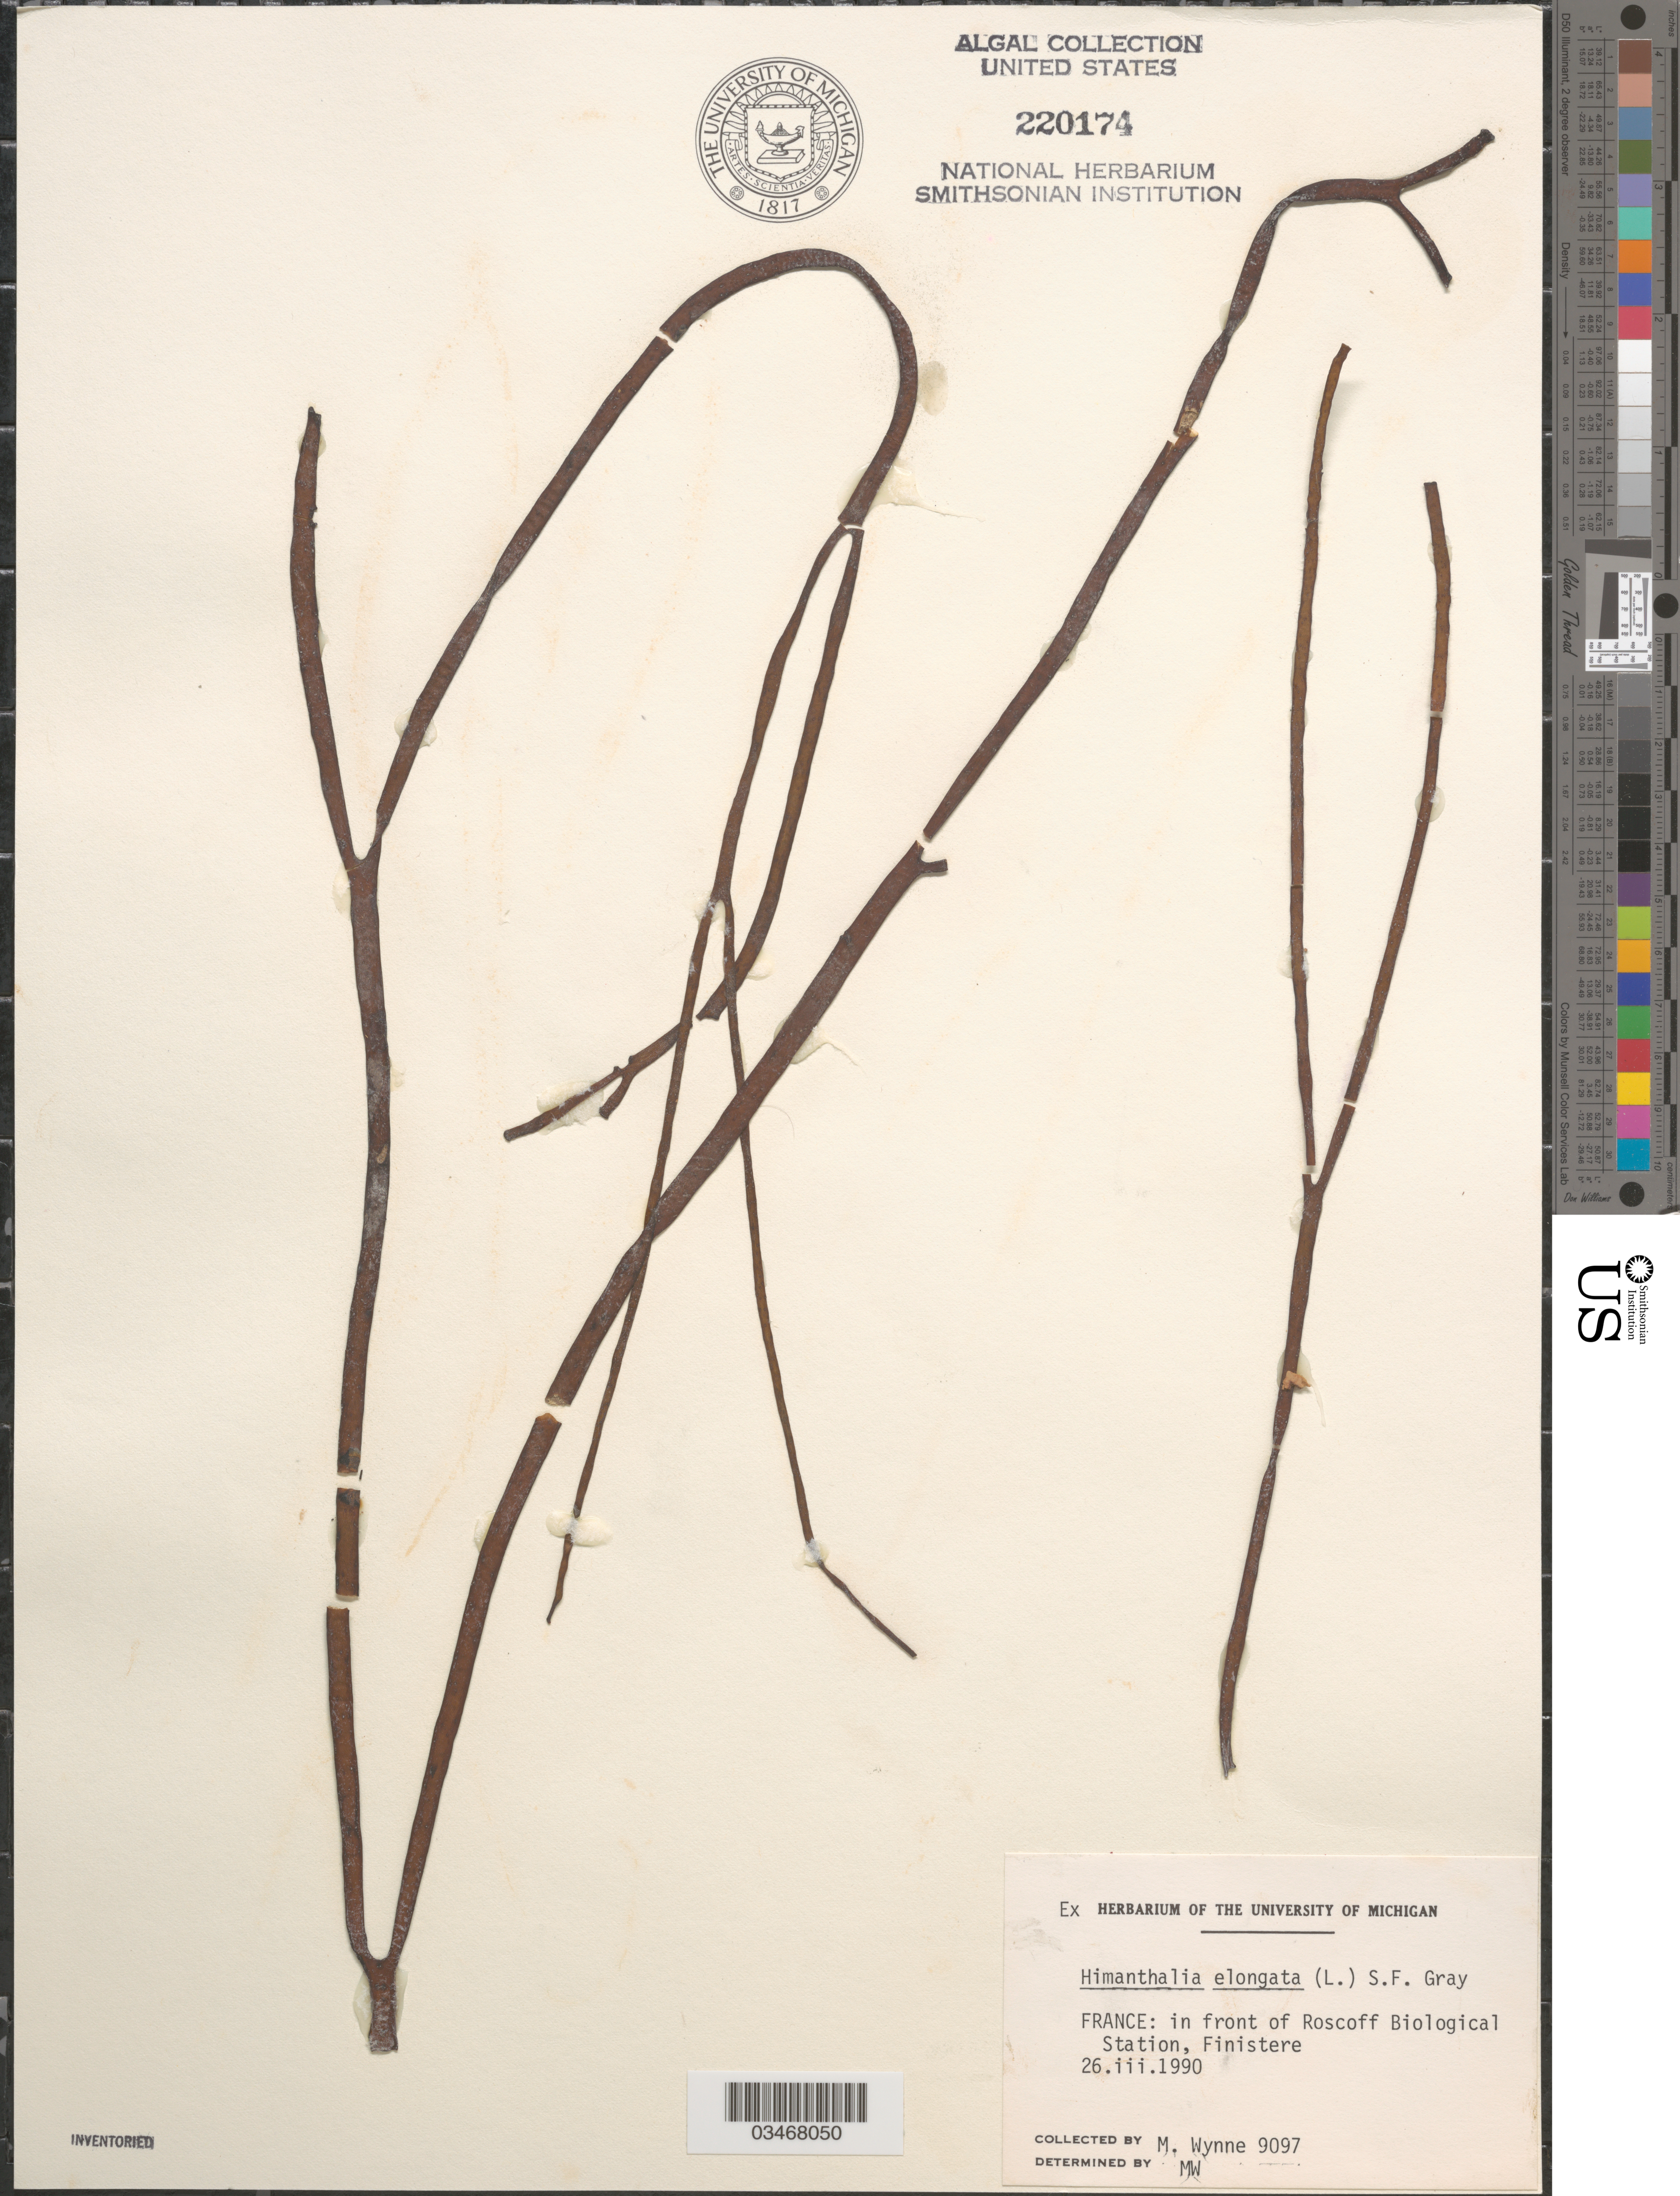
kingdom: Chromista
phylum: Ochrophyta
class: Phaeophyceae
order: Fucales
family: Himanthaliaceae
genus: Himanthalia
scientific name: Himanthalia elongata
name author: (L.) S.F. Gray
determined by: Wynne, M. J.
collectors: M.J. Wynne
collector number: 9097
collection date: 1990-03-26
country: France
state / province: Bretagne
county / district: Finistère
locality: In front of Roscoff Biological Station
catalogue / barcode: US 220174